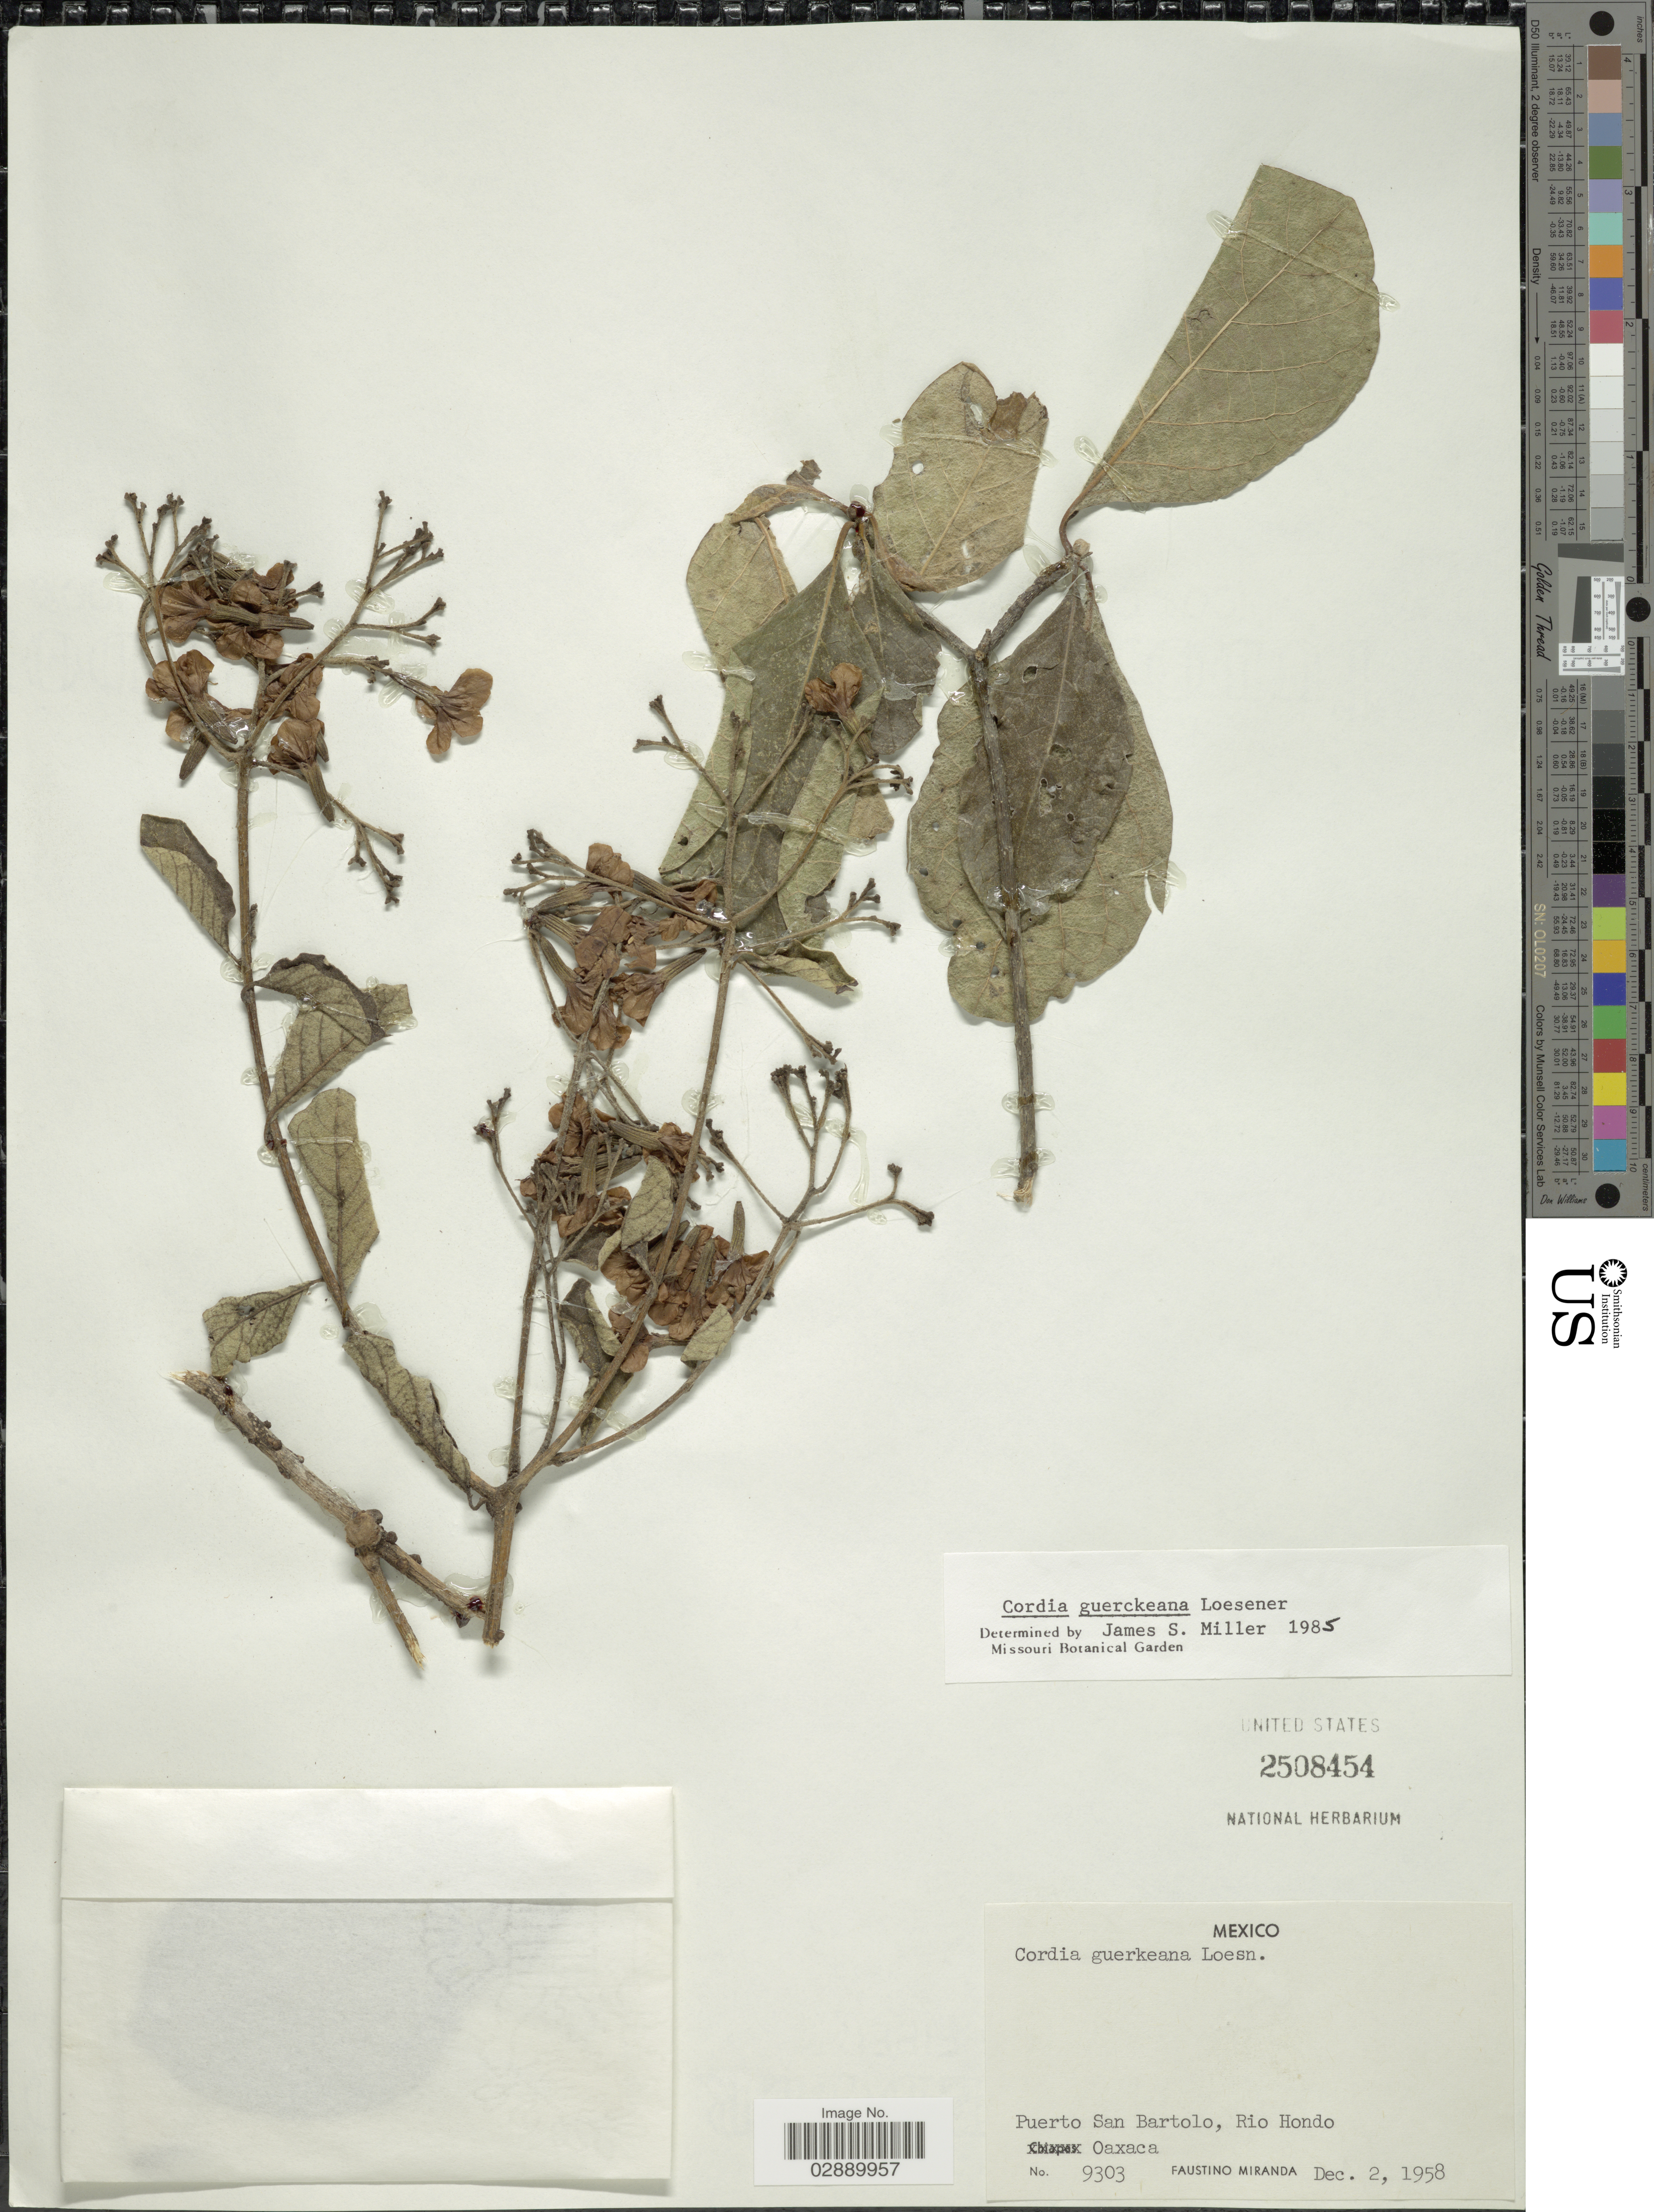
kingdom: Plantae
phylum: Tracheophyta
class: Magnoliopsida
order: Boraginales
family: Cordiaceae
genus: Cordia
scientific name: Cordia guerkeana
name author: Loes.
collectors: F. Miranda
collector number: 9303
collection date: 1958-12-02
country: Mexico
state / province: Oaxaca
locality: Puerto San Bartolo, Rio Hondo.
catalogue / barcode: US 2508454